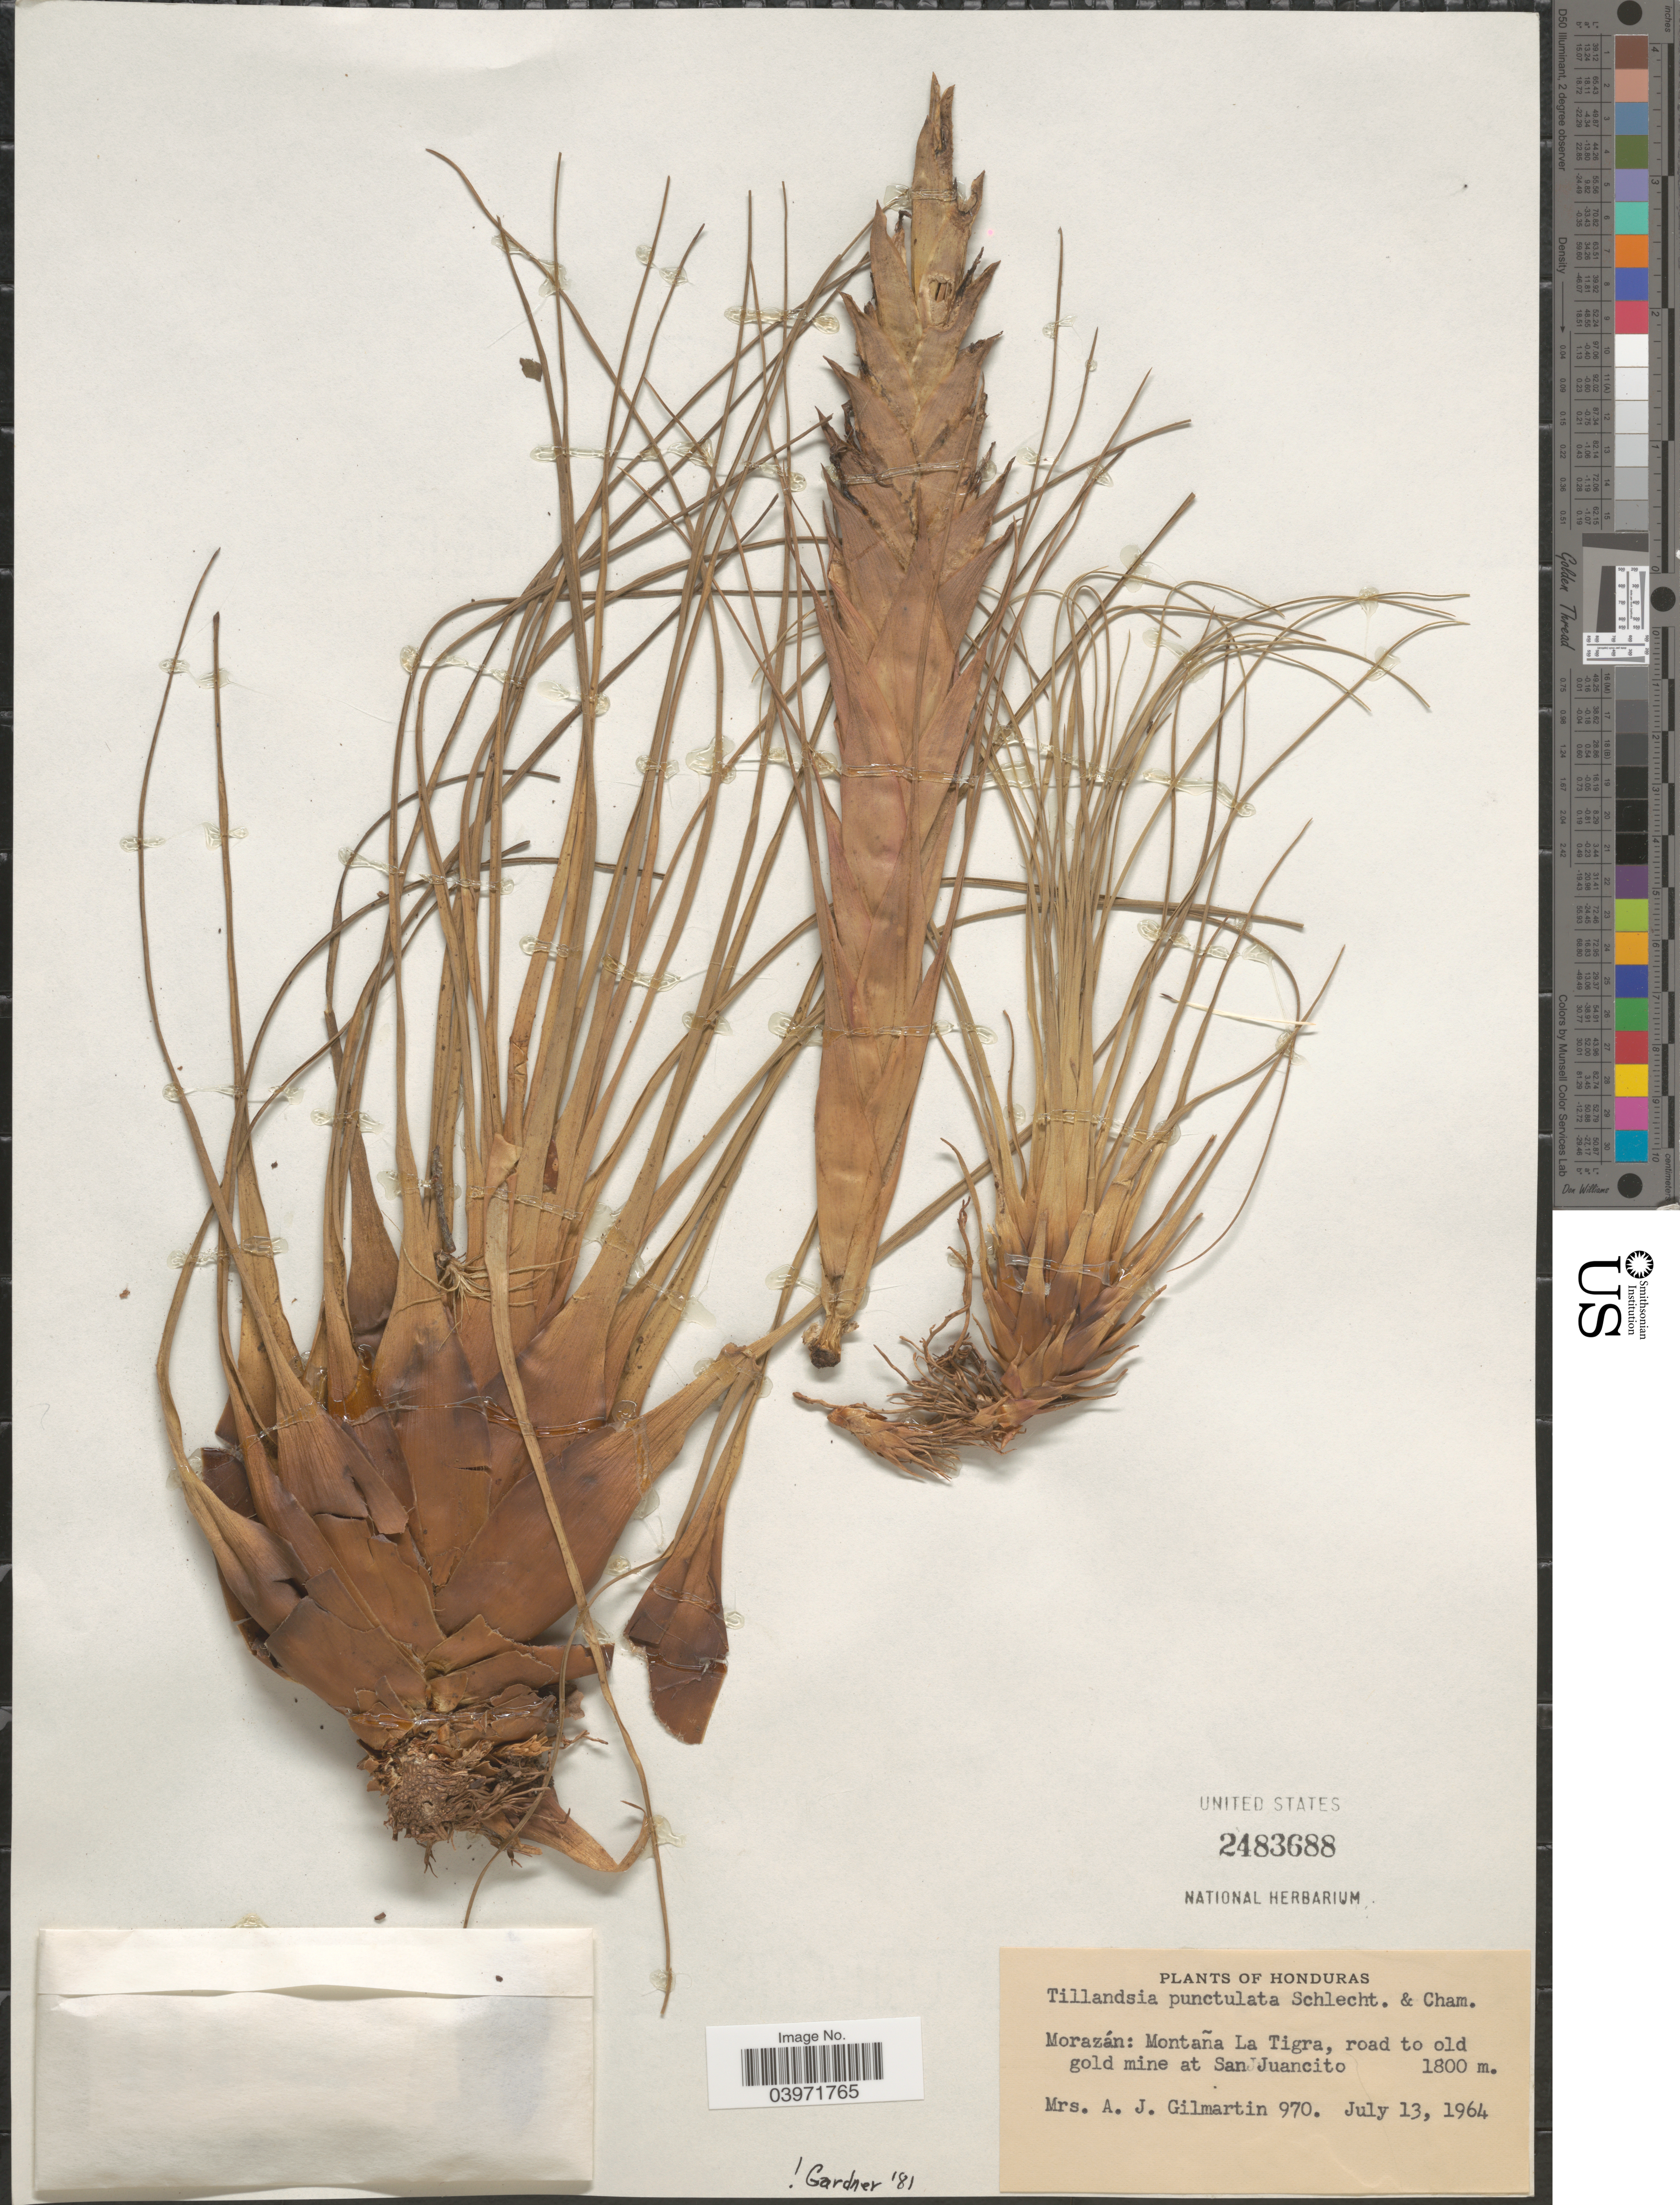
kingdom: Plantae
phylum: Tracheophyta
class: Liliopsida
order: Poales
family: Bromeliaceae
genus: Tillandsia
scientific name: Tillandsia punctulata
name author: Schltdl. & Cham.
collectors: A. J. Gilmartin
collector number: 970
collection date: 1964-07-13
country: Honduras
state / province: Fco. Morazán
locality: Morazán: Montaña La Tigra, road to old gold mine at San Juancito.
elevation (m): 1800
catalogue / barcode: US 2483688